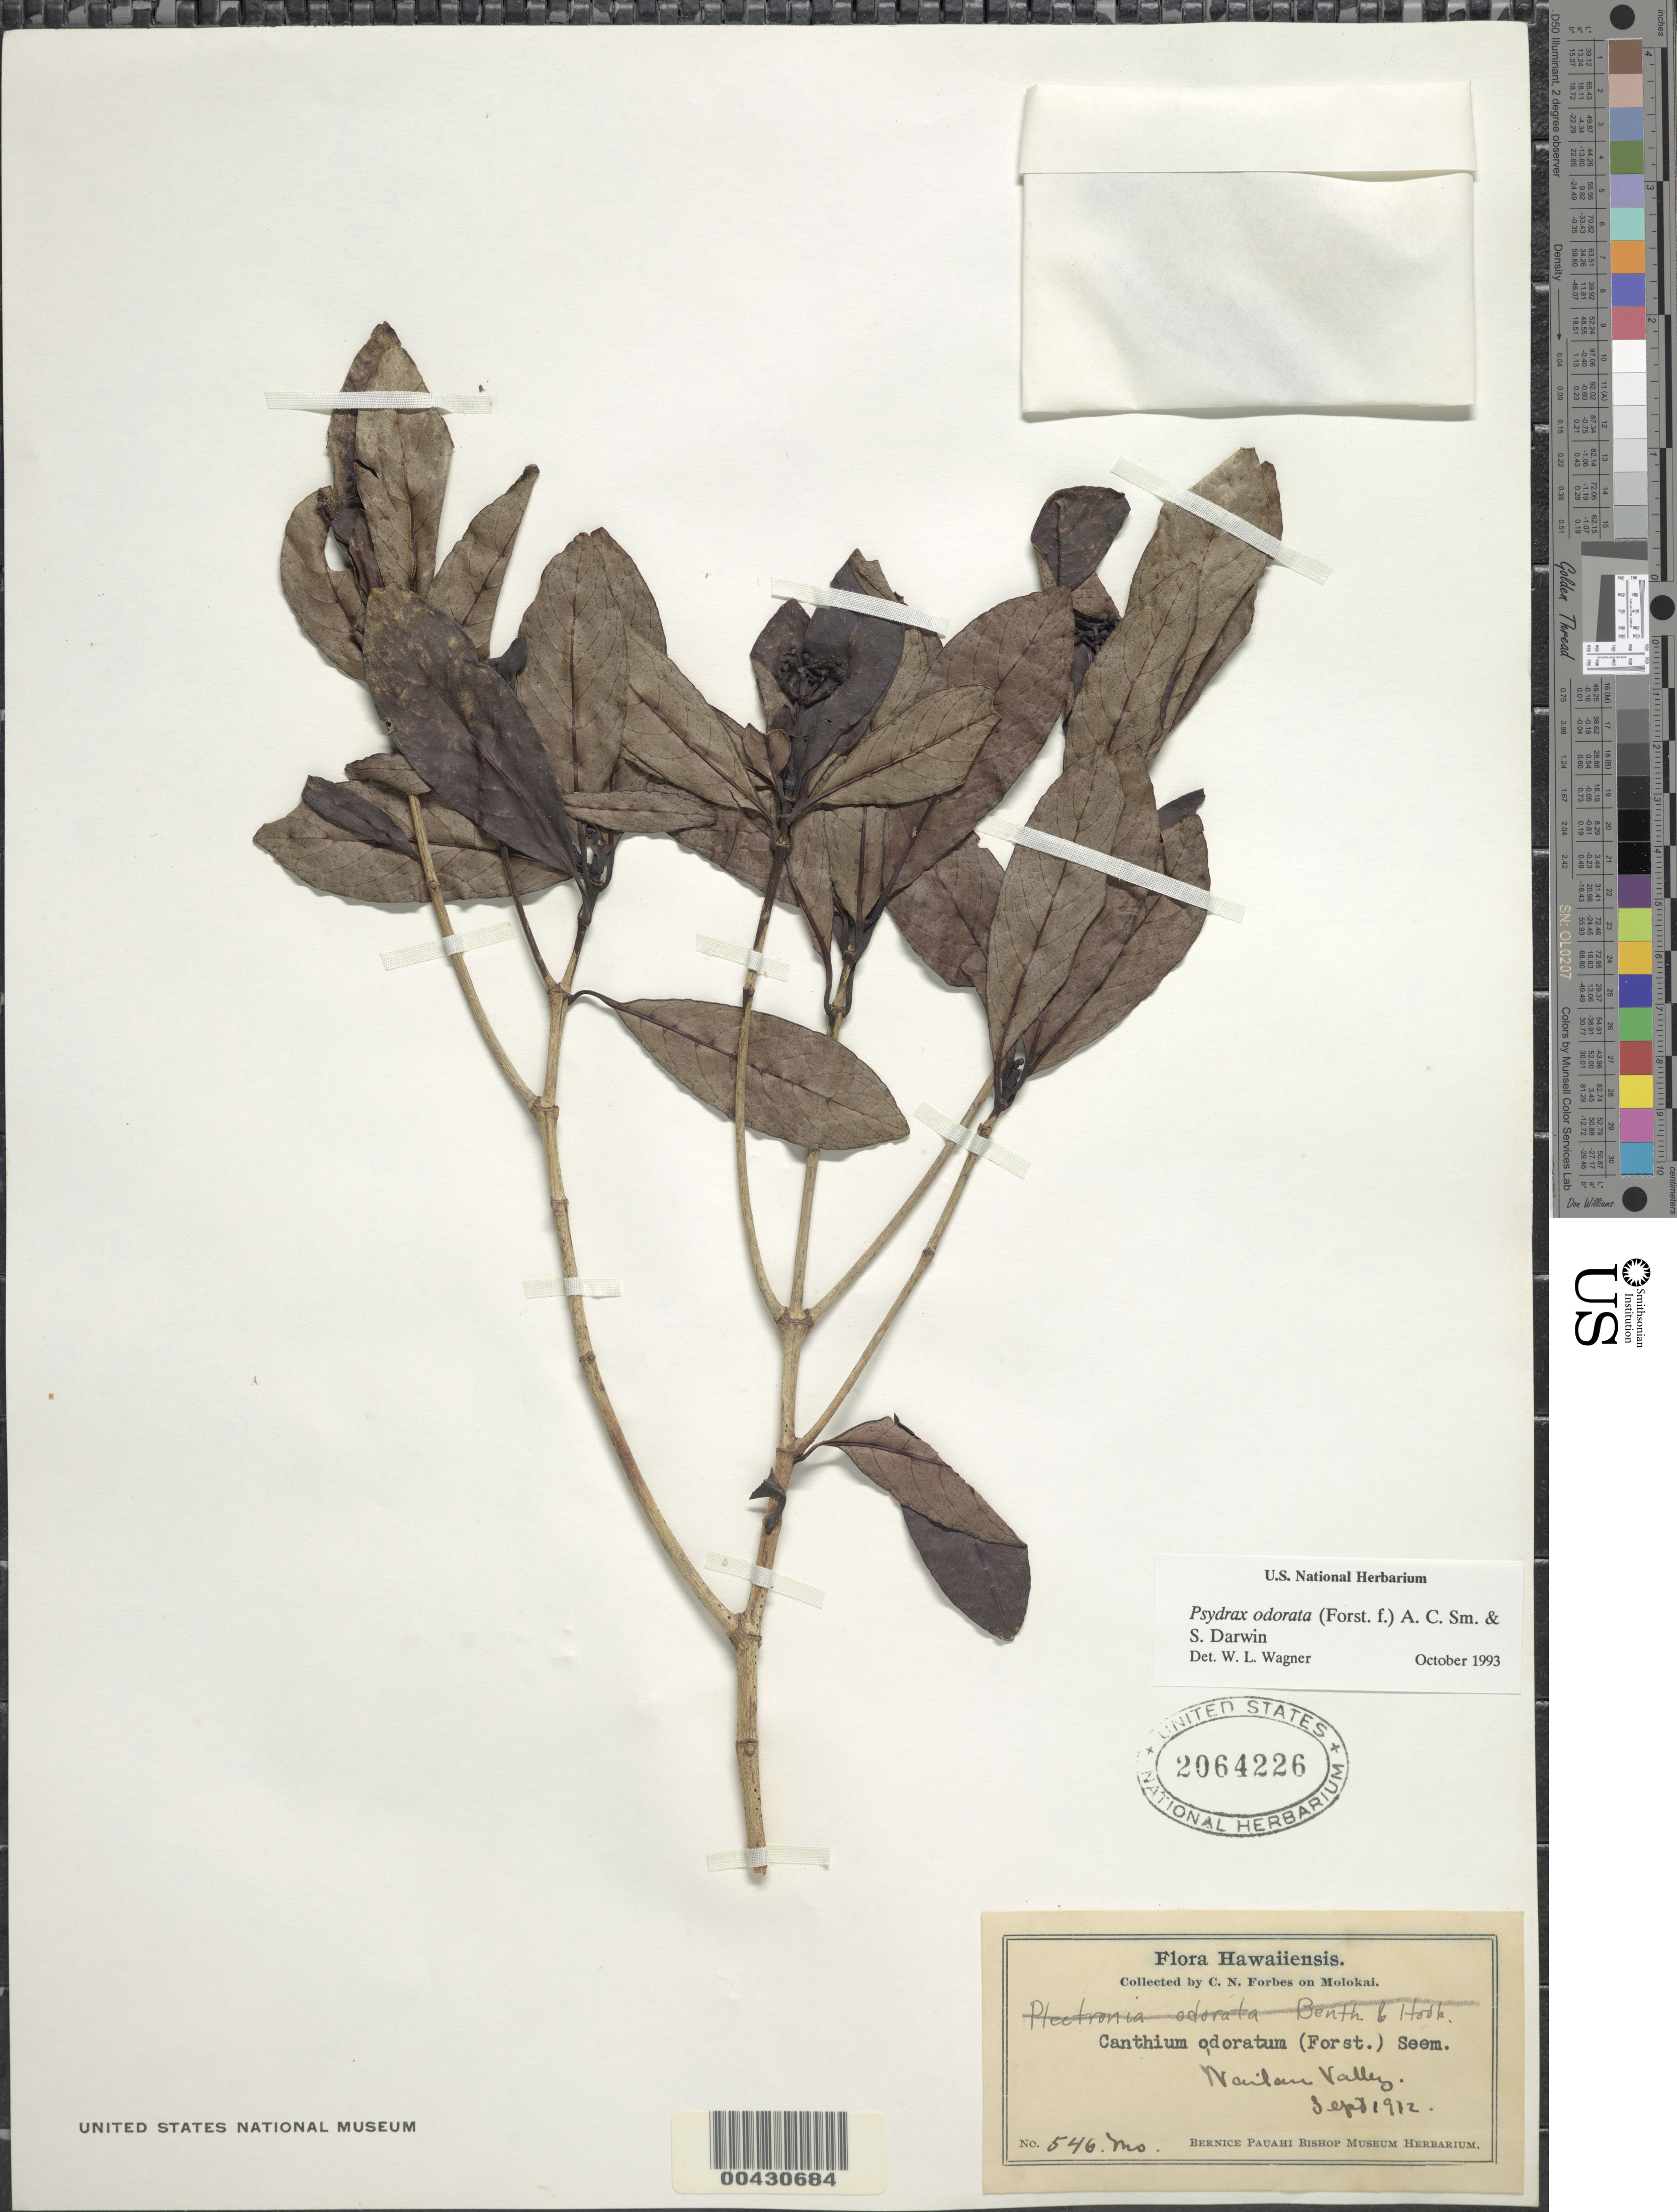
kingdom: Plantae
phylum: Tracheophyta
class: Magnoliopsida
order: Gentianales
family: Rubiaceae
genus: Psydrax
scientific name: Psydrax odorata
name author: (G. Forst.) A.C. Sm. & S.P. Darwin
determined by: Wagner, W. L., (BOT), Smithsonian Institution - National Museum of Natural History (UNITED STATES)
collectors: C. N. Forbes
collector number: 546.Mo.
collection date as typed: Sep 1912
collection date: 1912-09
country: United States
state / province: Hawaii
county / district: Maui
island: Moloka'i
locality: Wailau Valley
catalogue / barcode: US 2064226